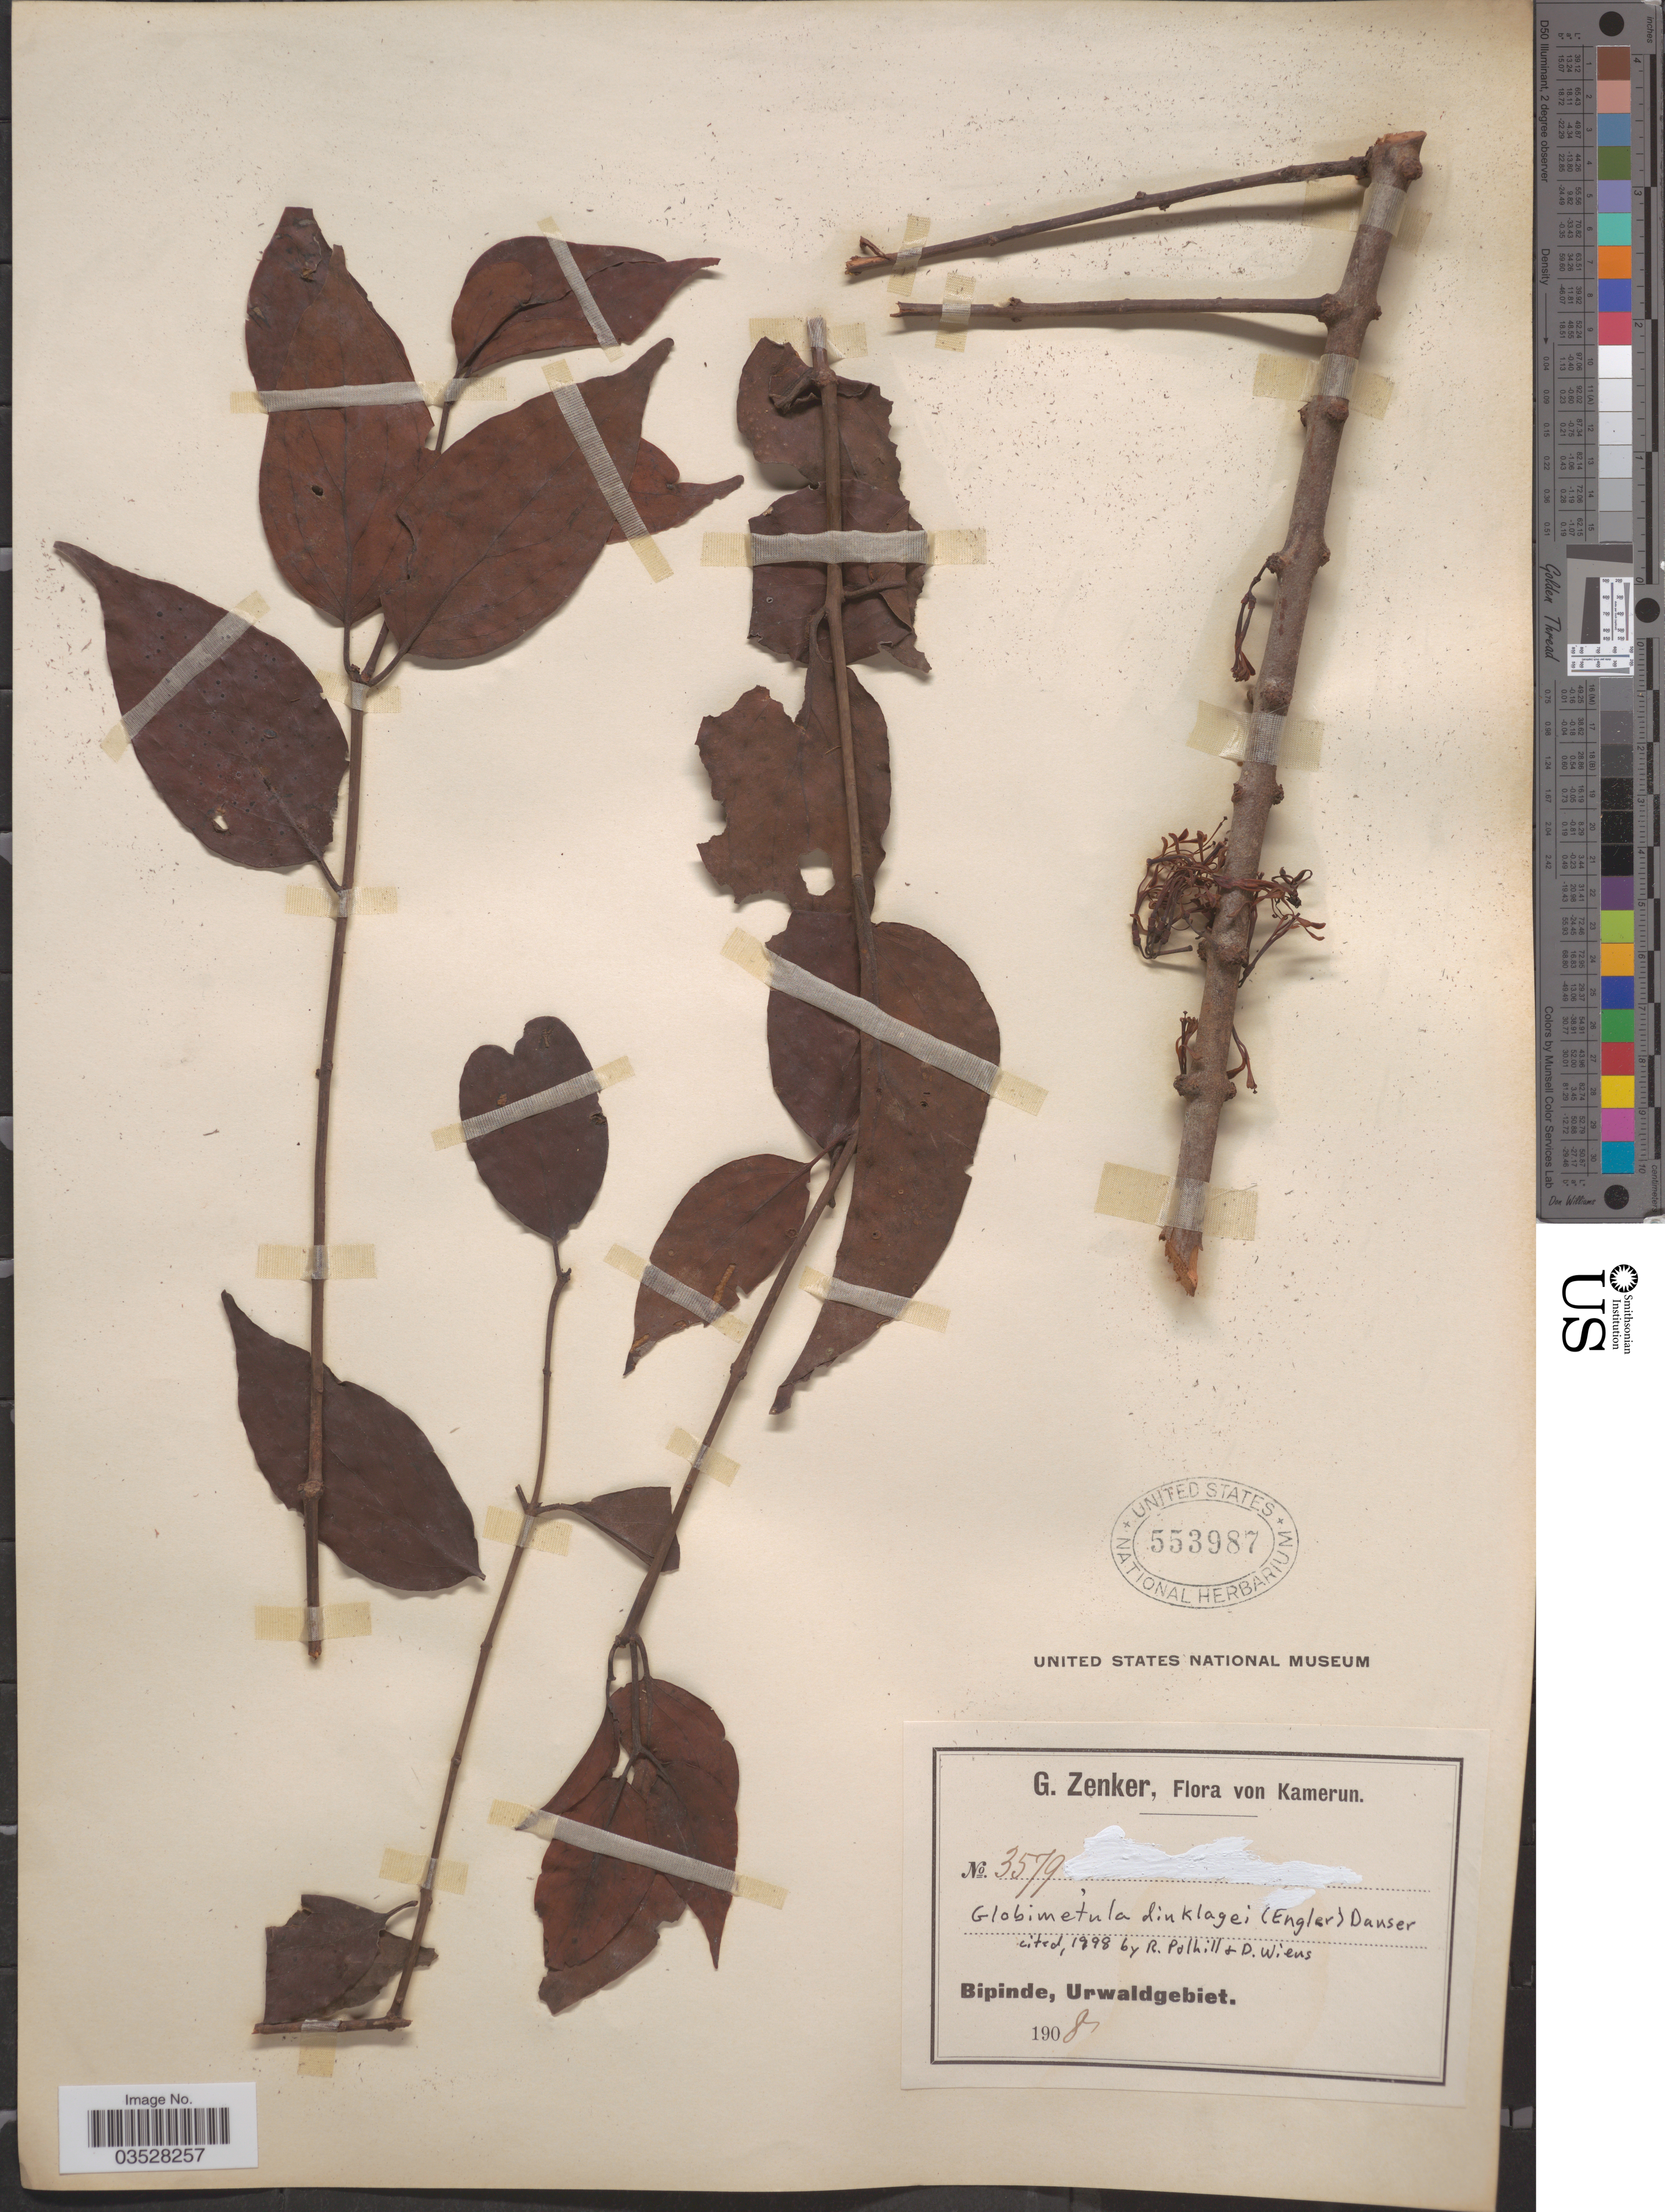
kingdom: Plantae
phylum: Tracheophyta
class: Magnoliopsida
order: Santalales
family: Loranthaceae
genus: Globimetula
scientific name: Globimetula dinklagei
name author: (Engl.) Danser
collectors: G. A. Zenker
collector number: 3579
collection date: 1908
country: Cameroon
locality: Kamerun. Bipinde, Urwaldgebiet.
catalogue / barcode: US 553987